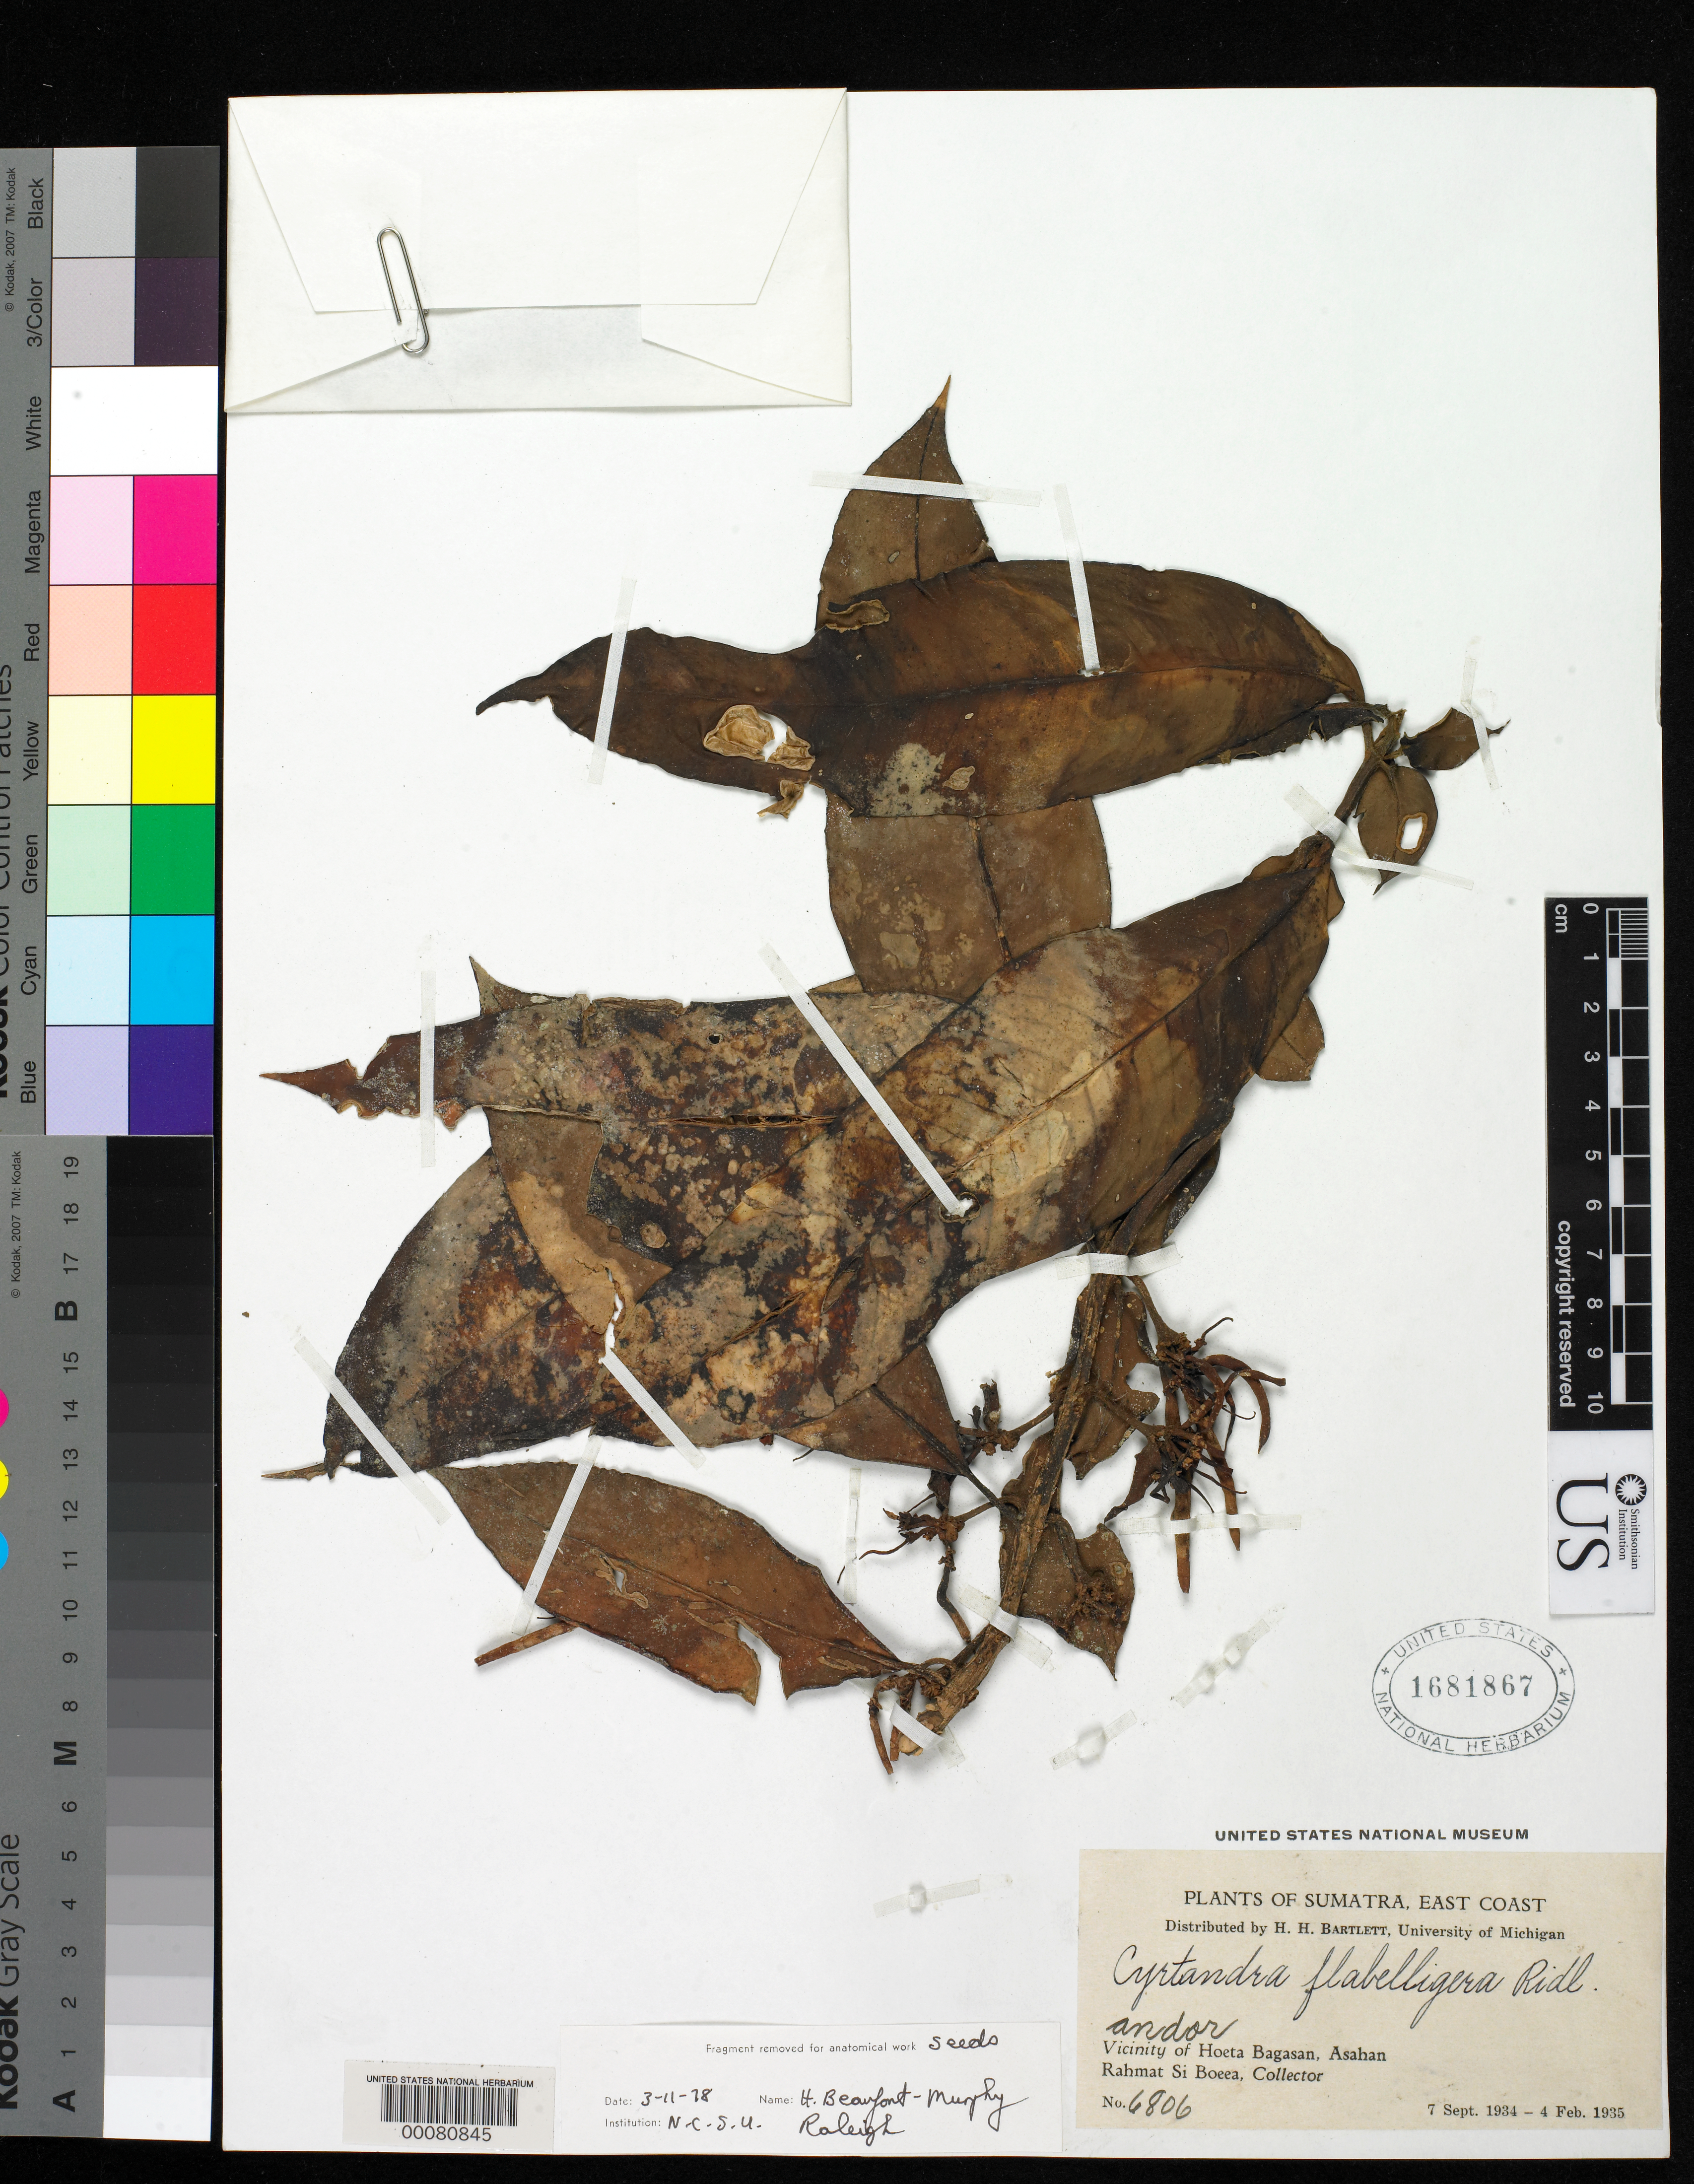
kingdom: Plantae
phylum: Tracheophyta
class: Magnoliopsida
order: Lamiales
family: Gesneriaceae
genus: Cyrtandra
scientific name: Cyrtandra flabelligera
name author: Ridl.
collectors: Rahmat Si Boeea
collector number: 6806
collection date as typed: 1934-1935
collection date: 1934/1935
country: Indonesia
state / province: Sumatra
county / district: Sumatera Utara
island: Sumatra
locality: (East coast) vicinity of hoeta bagasan, asahan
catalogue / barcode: US 1681867